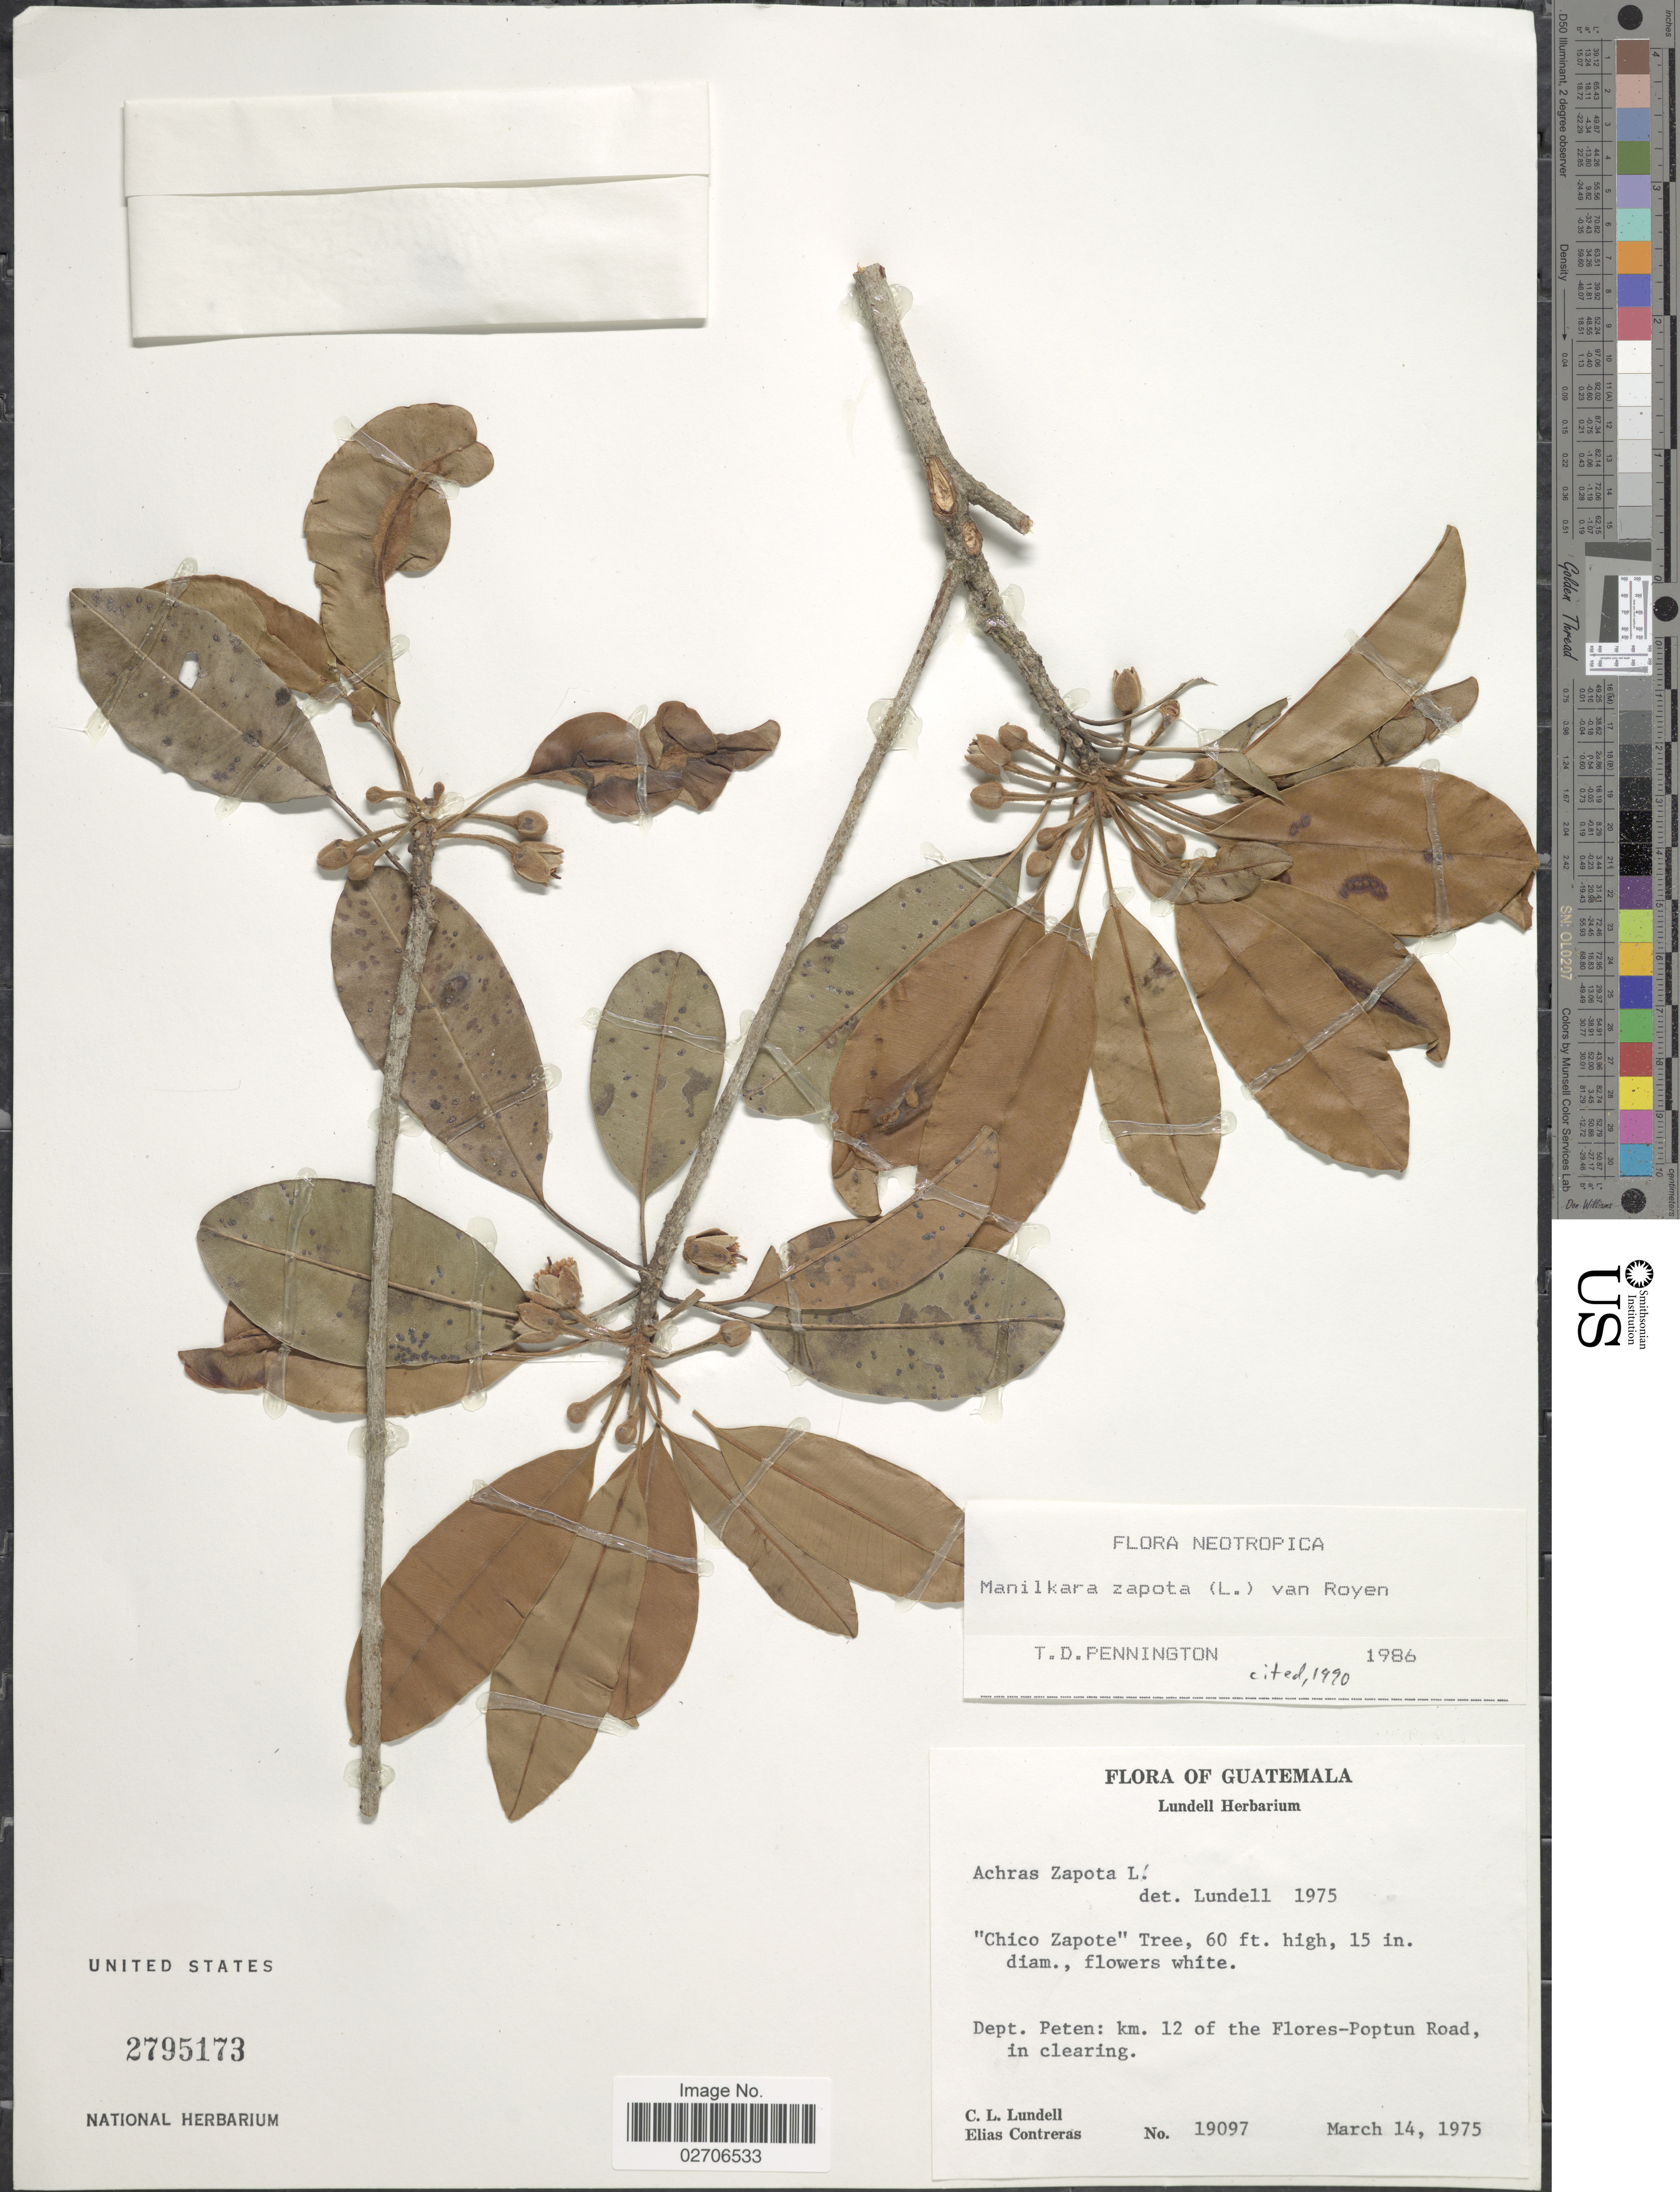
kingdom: Plantae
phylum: Tracheophyta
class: Magnoliopsida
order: Ericales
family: Sapotaceae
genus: Manilkara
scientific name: Manilkara zapota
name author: (L.) P. Royen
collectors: C. L. Lundell & E. Contreras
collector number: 19097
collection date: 1975-03-14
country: Guatemala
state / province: El Petén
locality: Dept. Peten: Km. 12 of the Flores-Poptun Road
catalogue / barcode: US 2795173